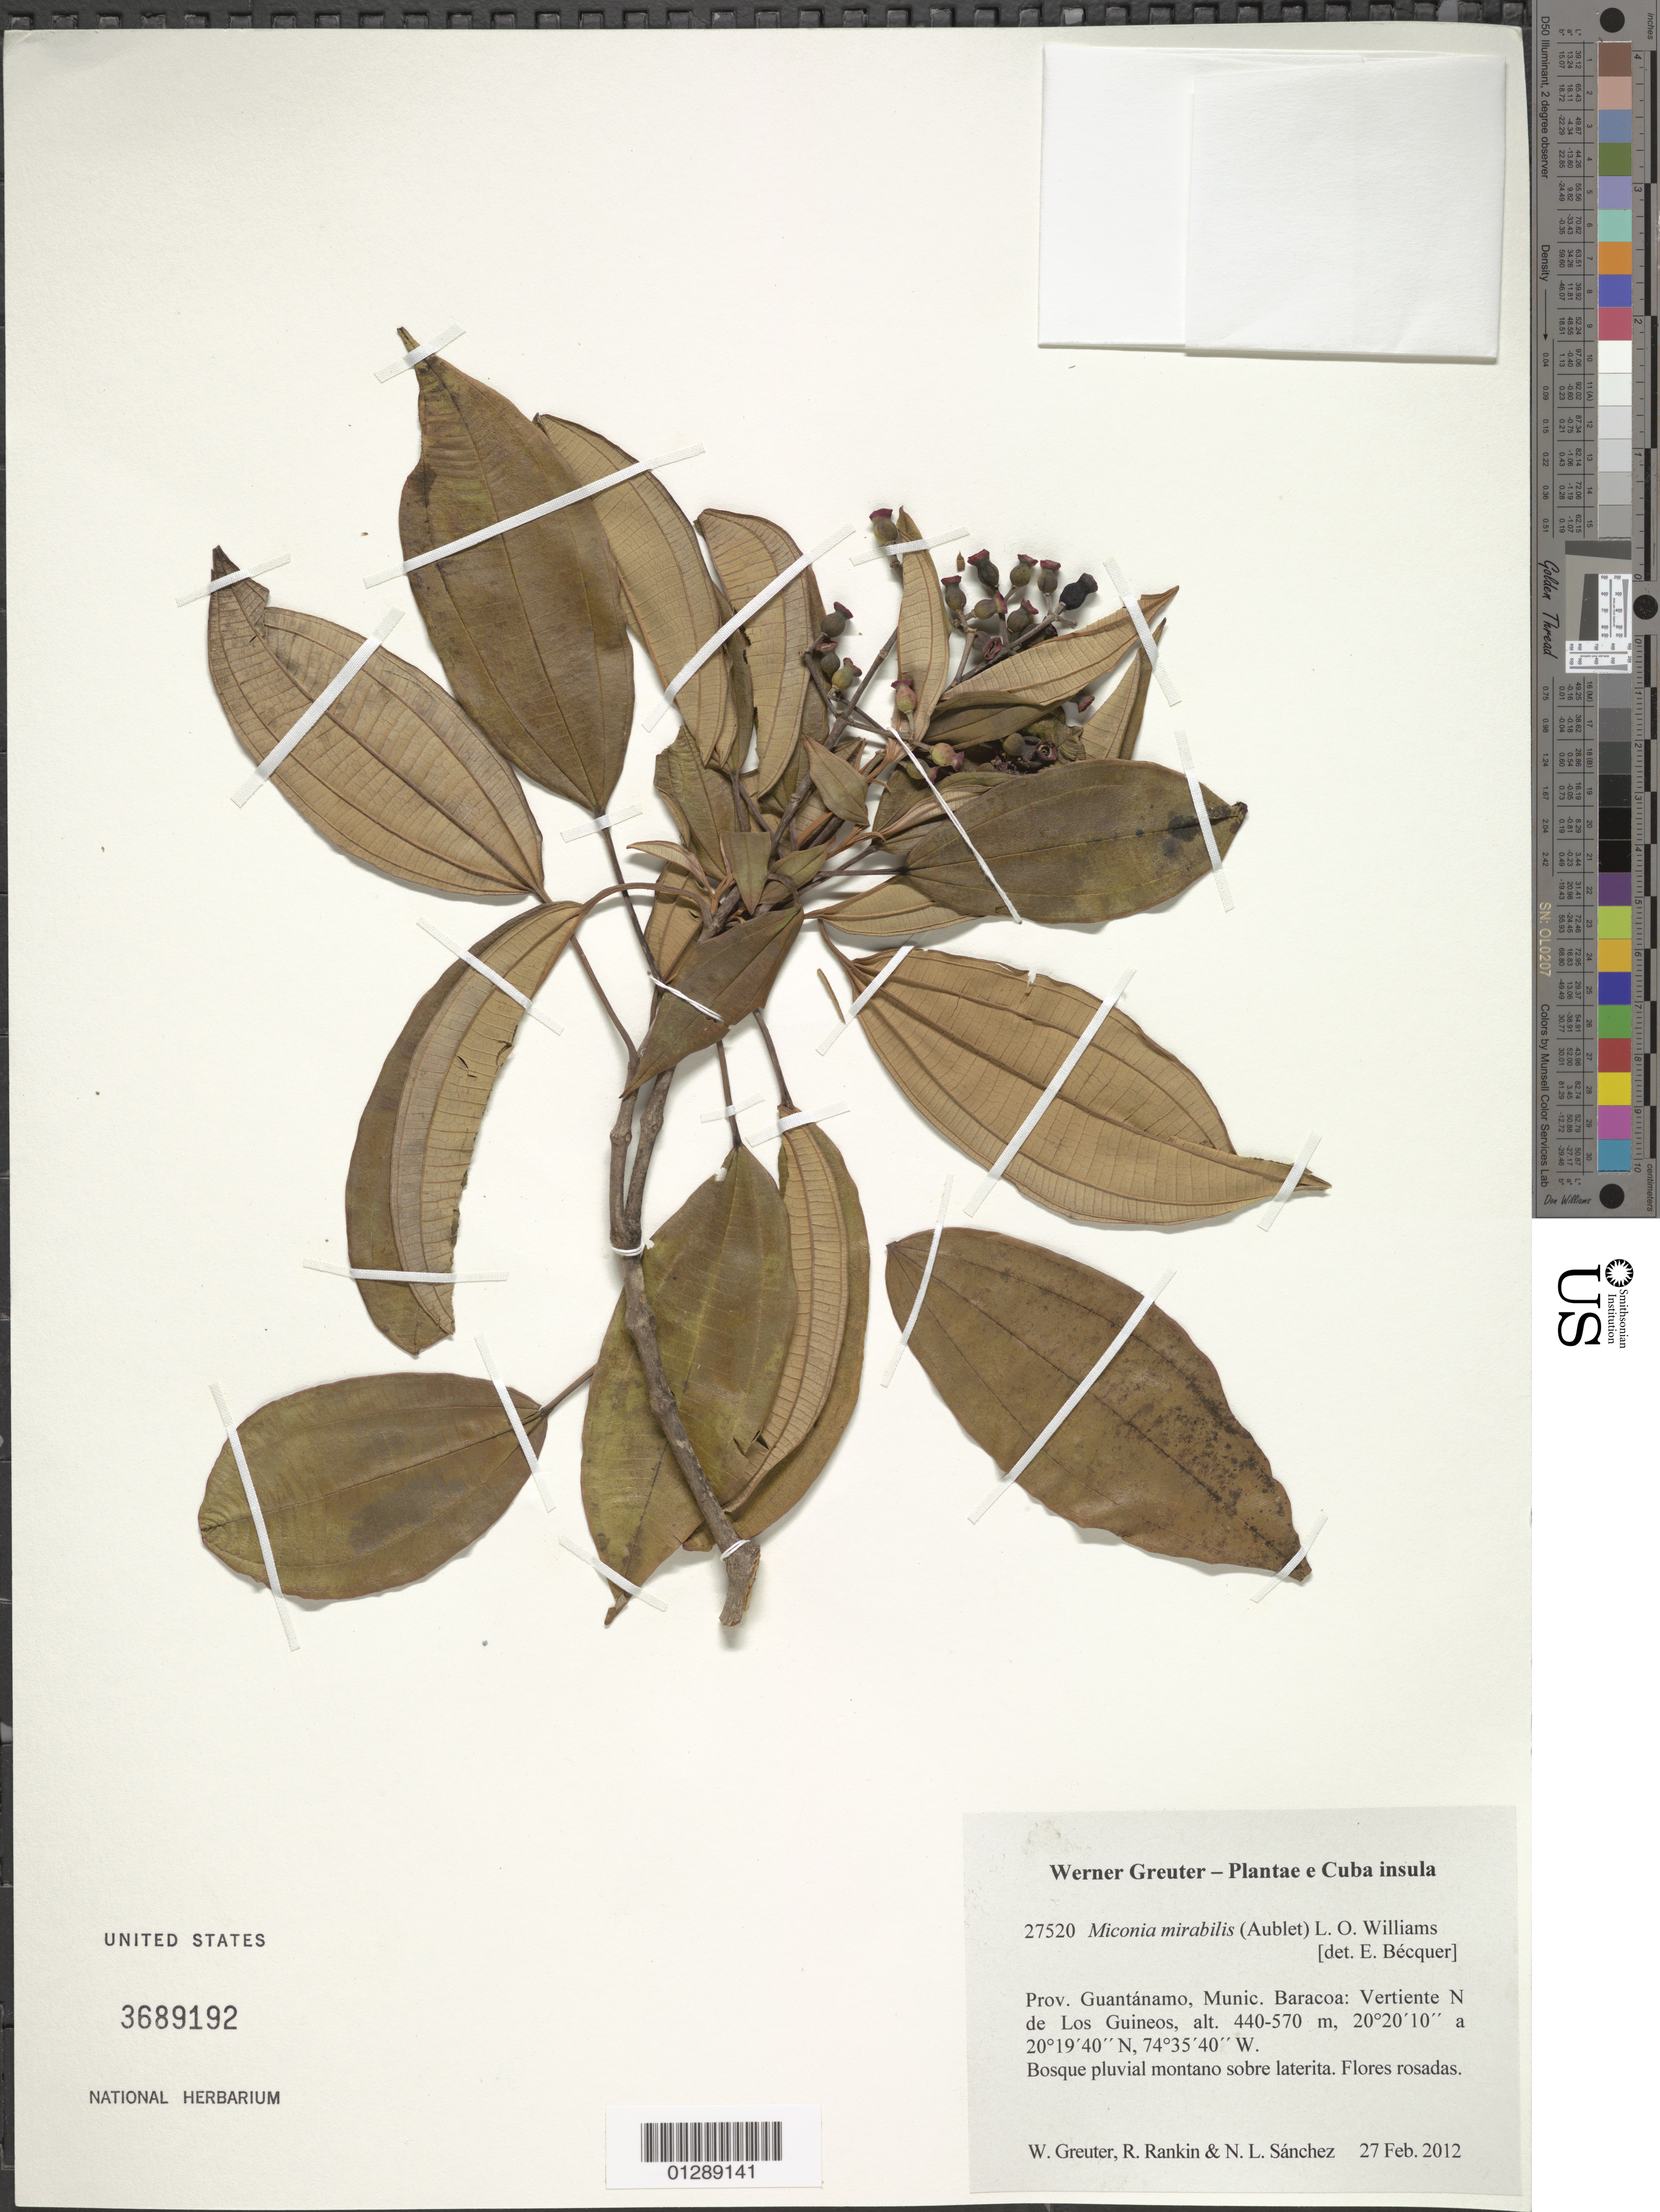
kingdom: Plantae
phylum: Tracheophyta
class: Magnoliopsida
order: Myrtales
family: Melastomataceae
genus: Miconia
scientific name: Miconia mirabilis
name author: (Aubl.) L.O. Williams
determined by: Bécquer Granados, E. R., (HAJB)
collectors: W. R. Greuter, R. Rankin Rodriguez & N. Sanchez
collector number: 27520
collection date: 2012-02-27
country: Cuba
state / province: Guantanamo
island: Cuba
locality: Munic. Baracoa: Vertiente N de Los Guineos.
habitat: Bosque pluvial montano sobre laterita.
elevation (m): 440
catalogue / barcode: US 3689192